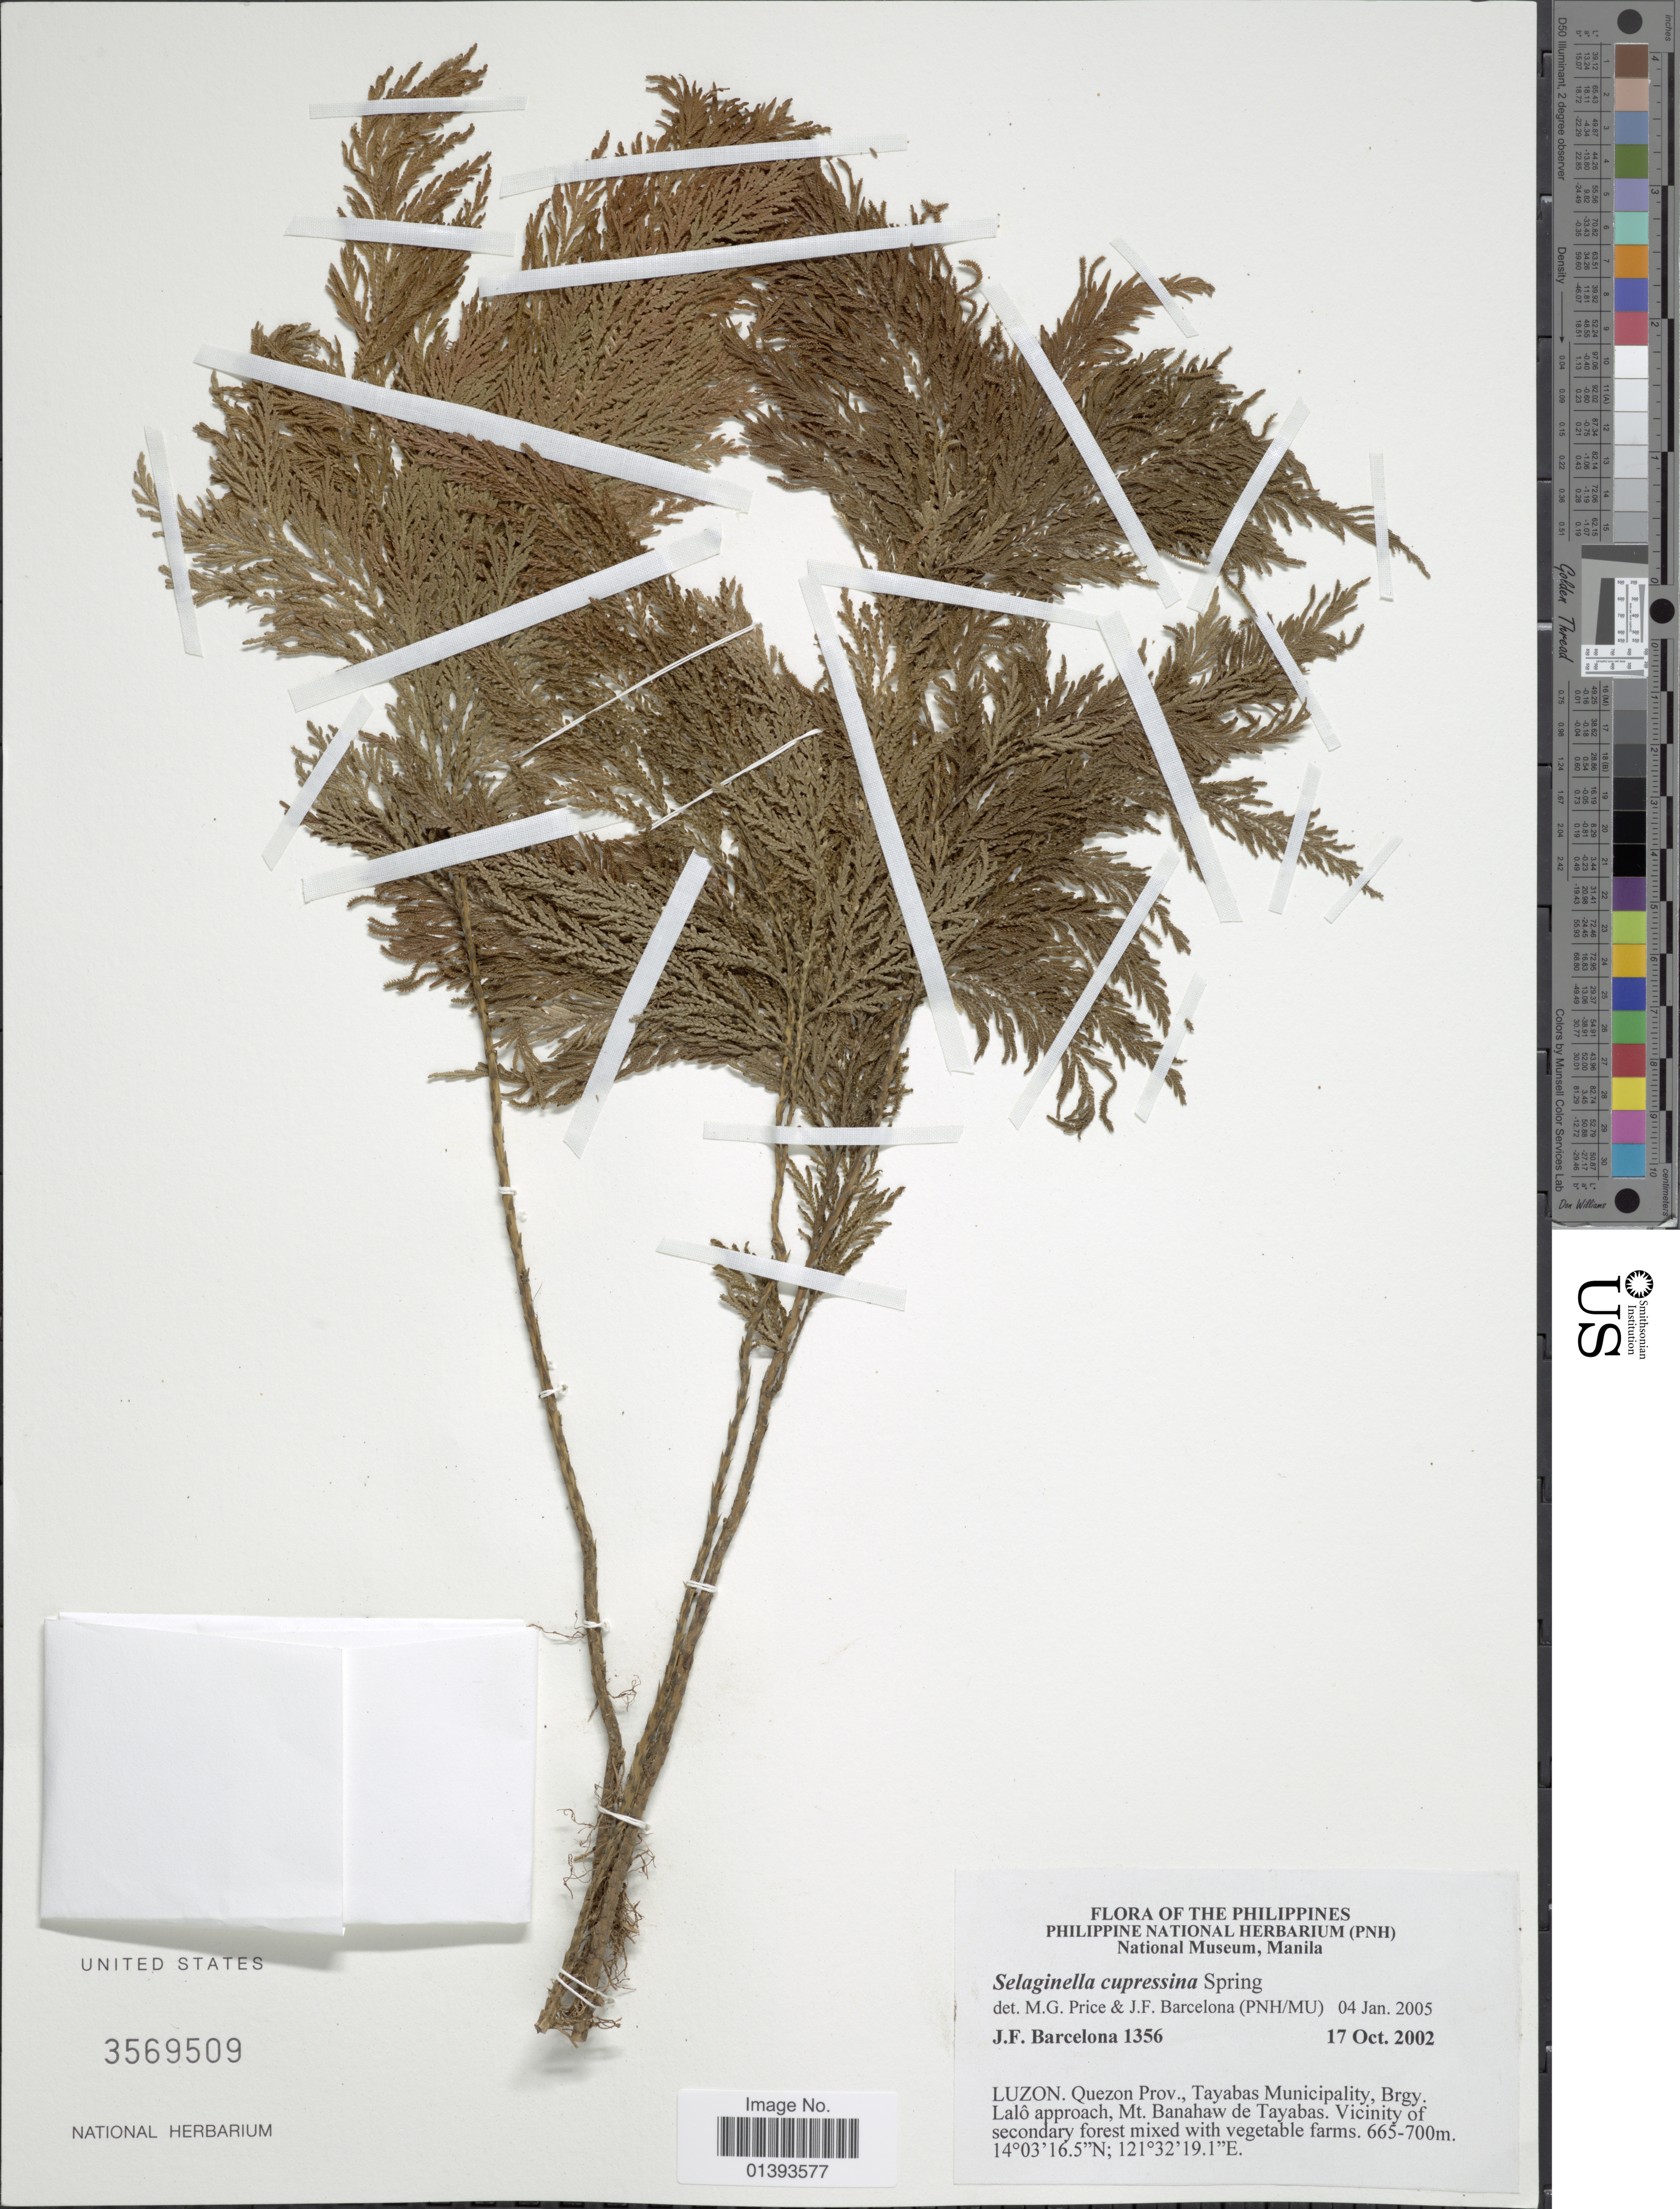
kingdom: Plantae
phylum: Tracheophyta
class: Lycopodiopsida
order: Selaginellales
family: Selaginellaceae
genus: Selaginella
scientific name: Selaginella cupressina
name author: (Willd.) Spring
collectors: J. F. Barcelona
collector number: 1356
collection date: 2002-10-17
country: Philippines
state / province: Central Luzon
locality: Luzon, Quezon Prov., Tayabas Municipality, Brgy. Lalo approach, Mt. Banahaw de Tayabas, Vicinity of secondary forest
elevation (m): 665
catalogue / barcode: US 3569509